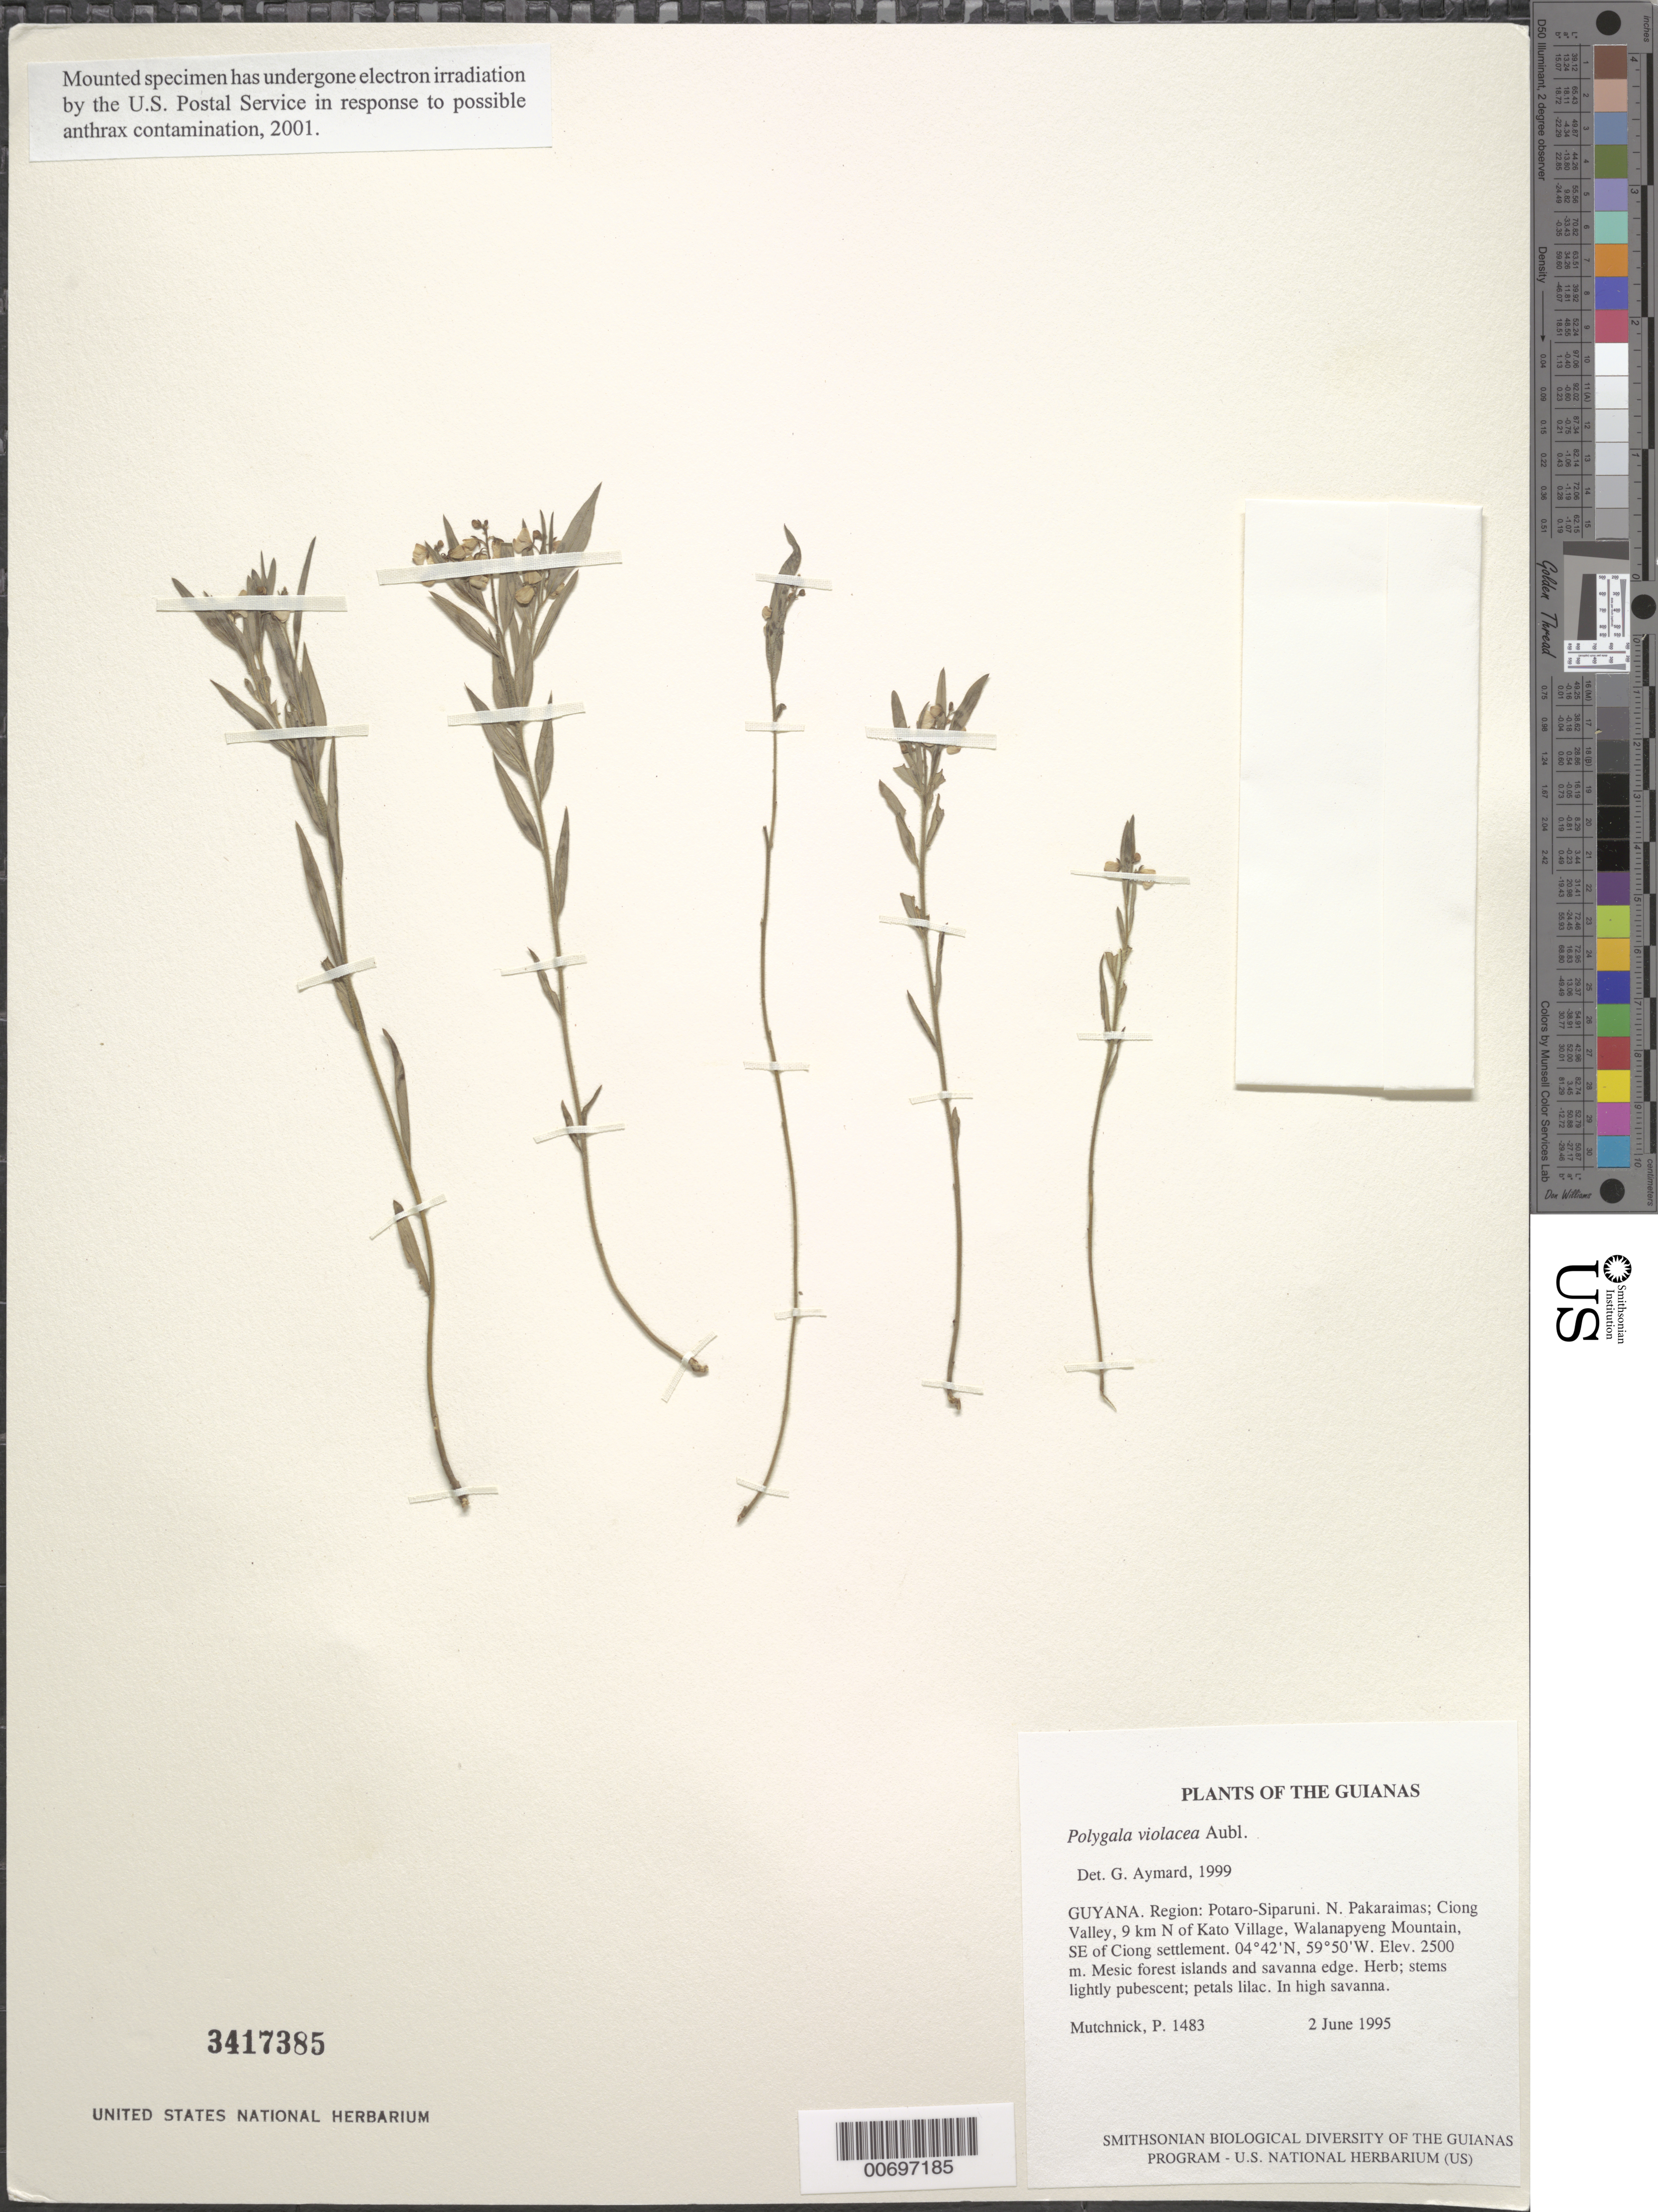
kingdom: Plantae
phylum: Tracheophyta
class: Magnoliopsida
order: Fabales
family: Polygalaceae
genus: Asemeia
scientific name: Asemeia violacea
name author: (Aubl.) J.F.B. Pastore & J.R. Abbott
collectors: P. Mutchnick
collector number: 1483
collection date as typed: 2 June 1995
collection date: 1995-06-02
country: Guyana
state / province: Potaro-Siparuni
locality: N. Pakaraimas; Ciong Valley, 9 km N of Kato Village, Walanapyeng Mountain, SE of Ciong settlement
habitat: Mesic forest islands and savanna edge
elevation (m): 2500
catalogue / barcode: US 3417385